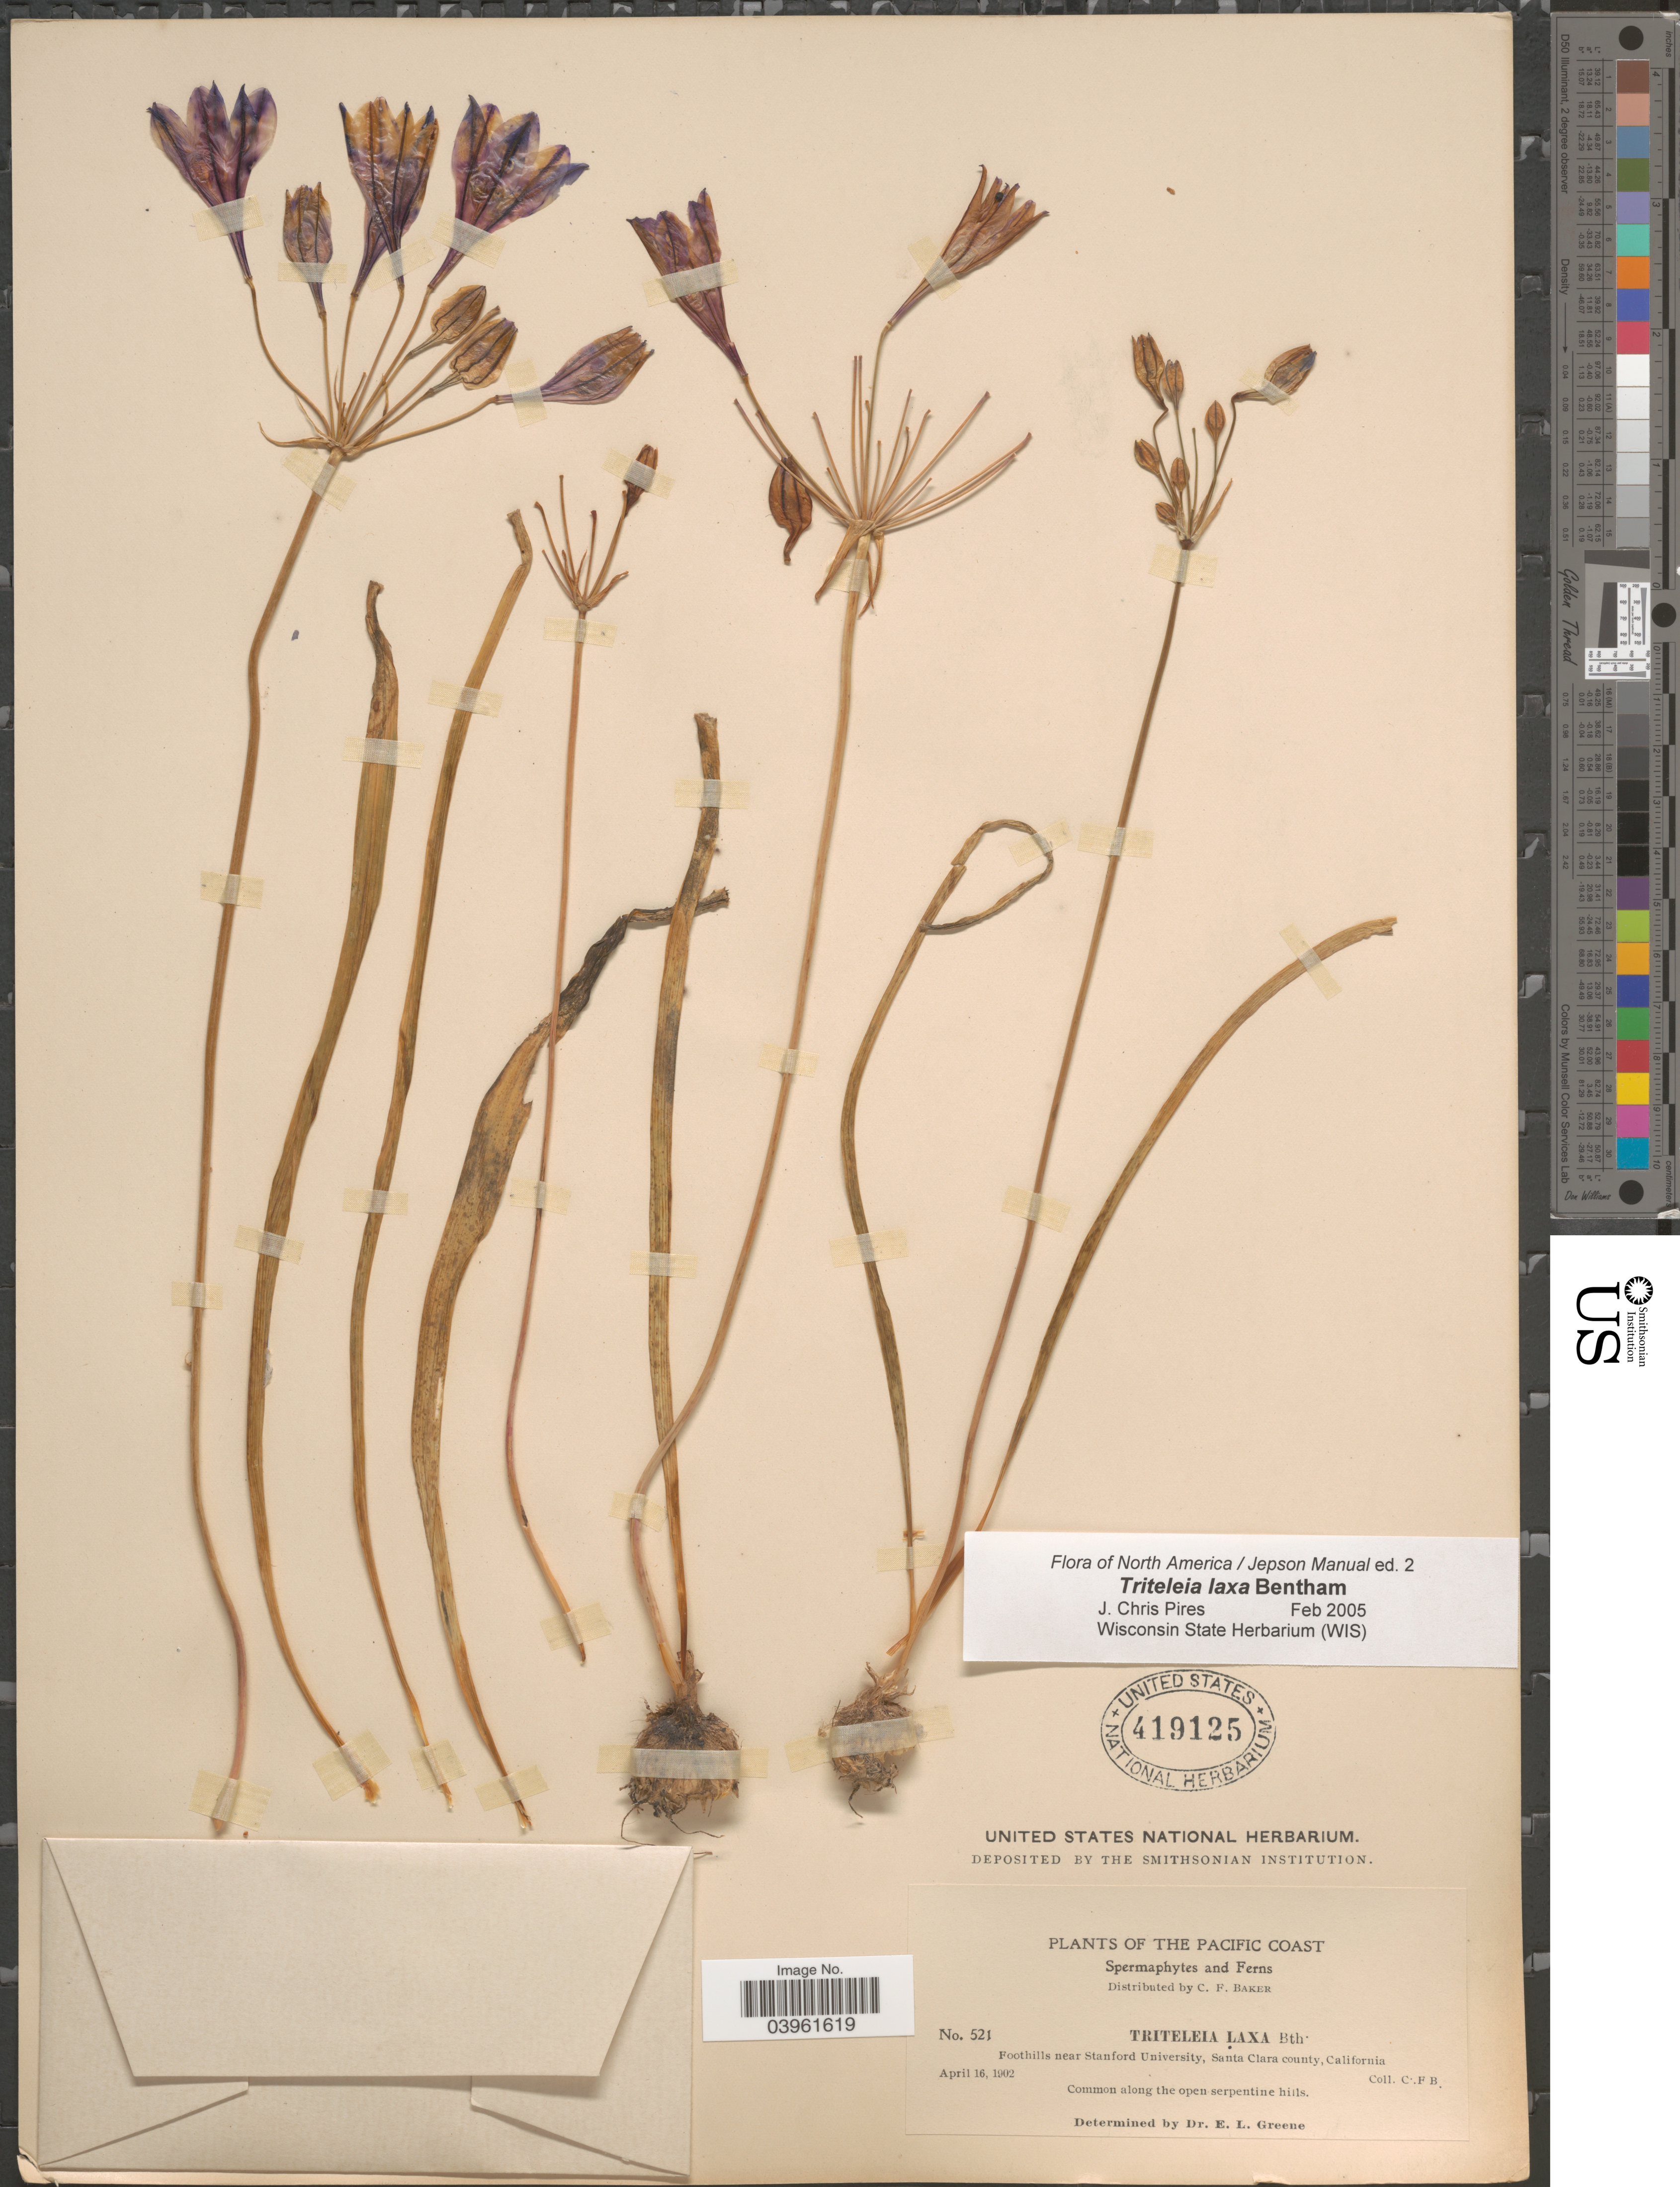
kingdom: Plantae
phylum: Tracheophyta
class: Liliopsida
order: Asparagales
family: Asparagaceae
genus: Triteleia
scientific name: Triteleia laxa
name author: Benth.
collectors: C. F. Baker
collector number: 521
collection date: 1902-04-16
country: United States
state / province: California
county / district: Santa Clara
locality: The Pacific Coast. Foothills near Stanford University, Santa Clara county. Common along the open serpentine hills.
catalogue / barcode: US 419125